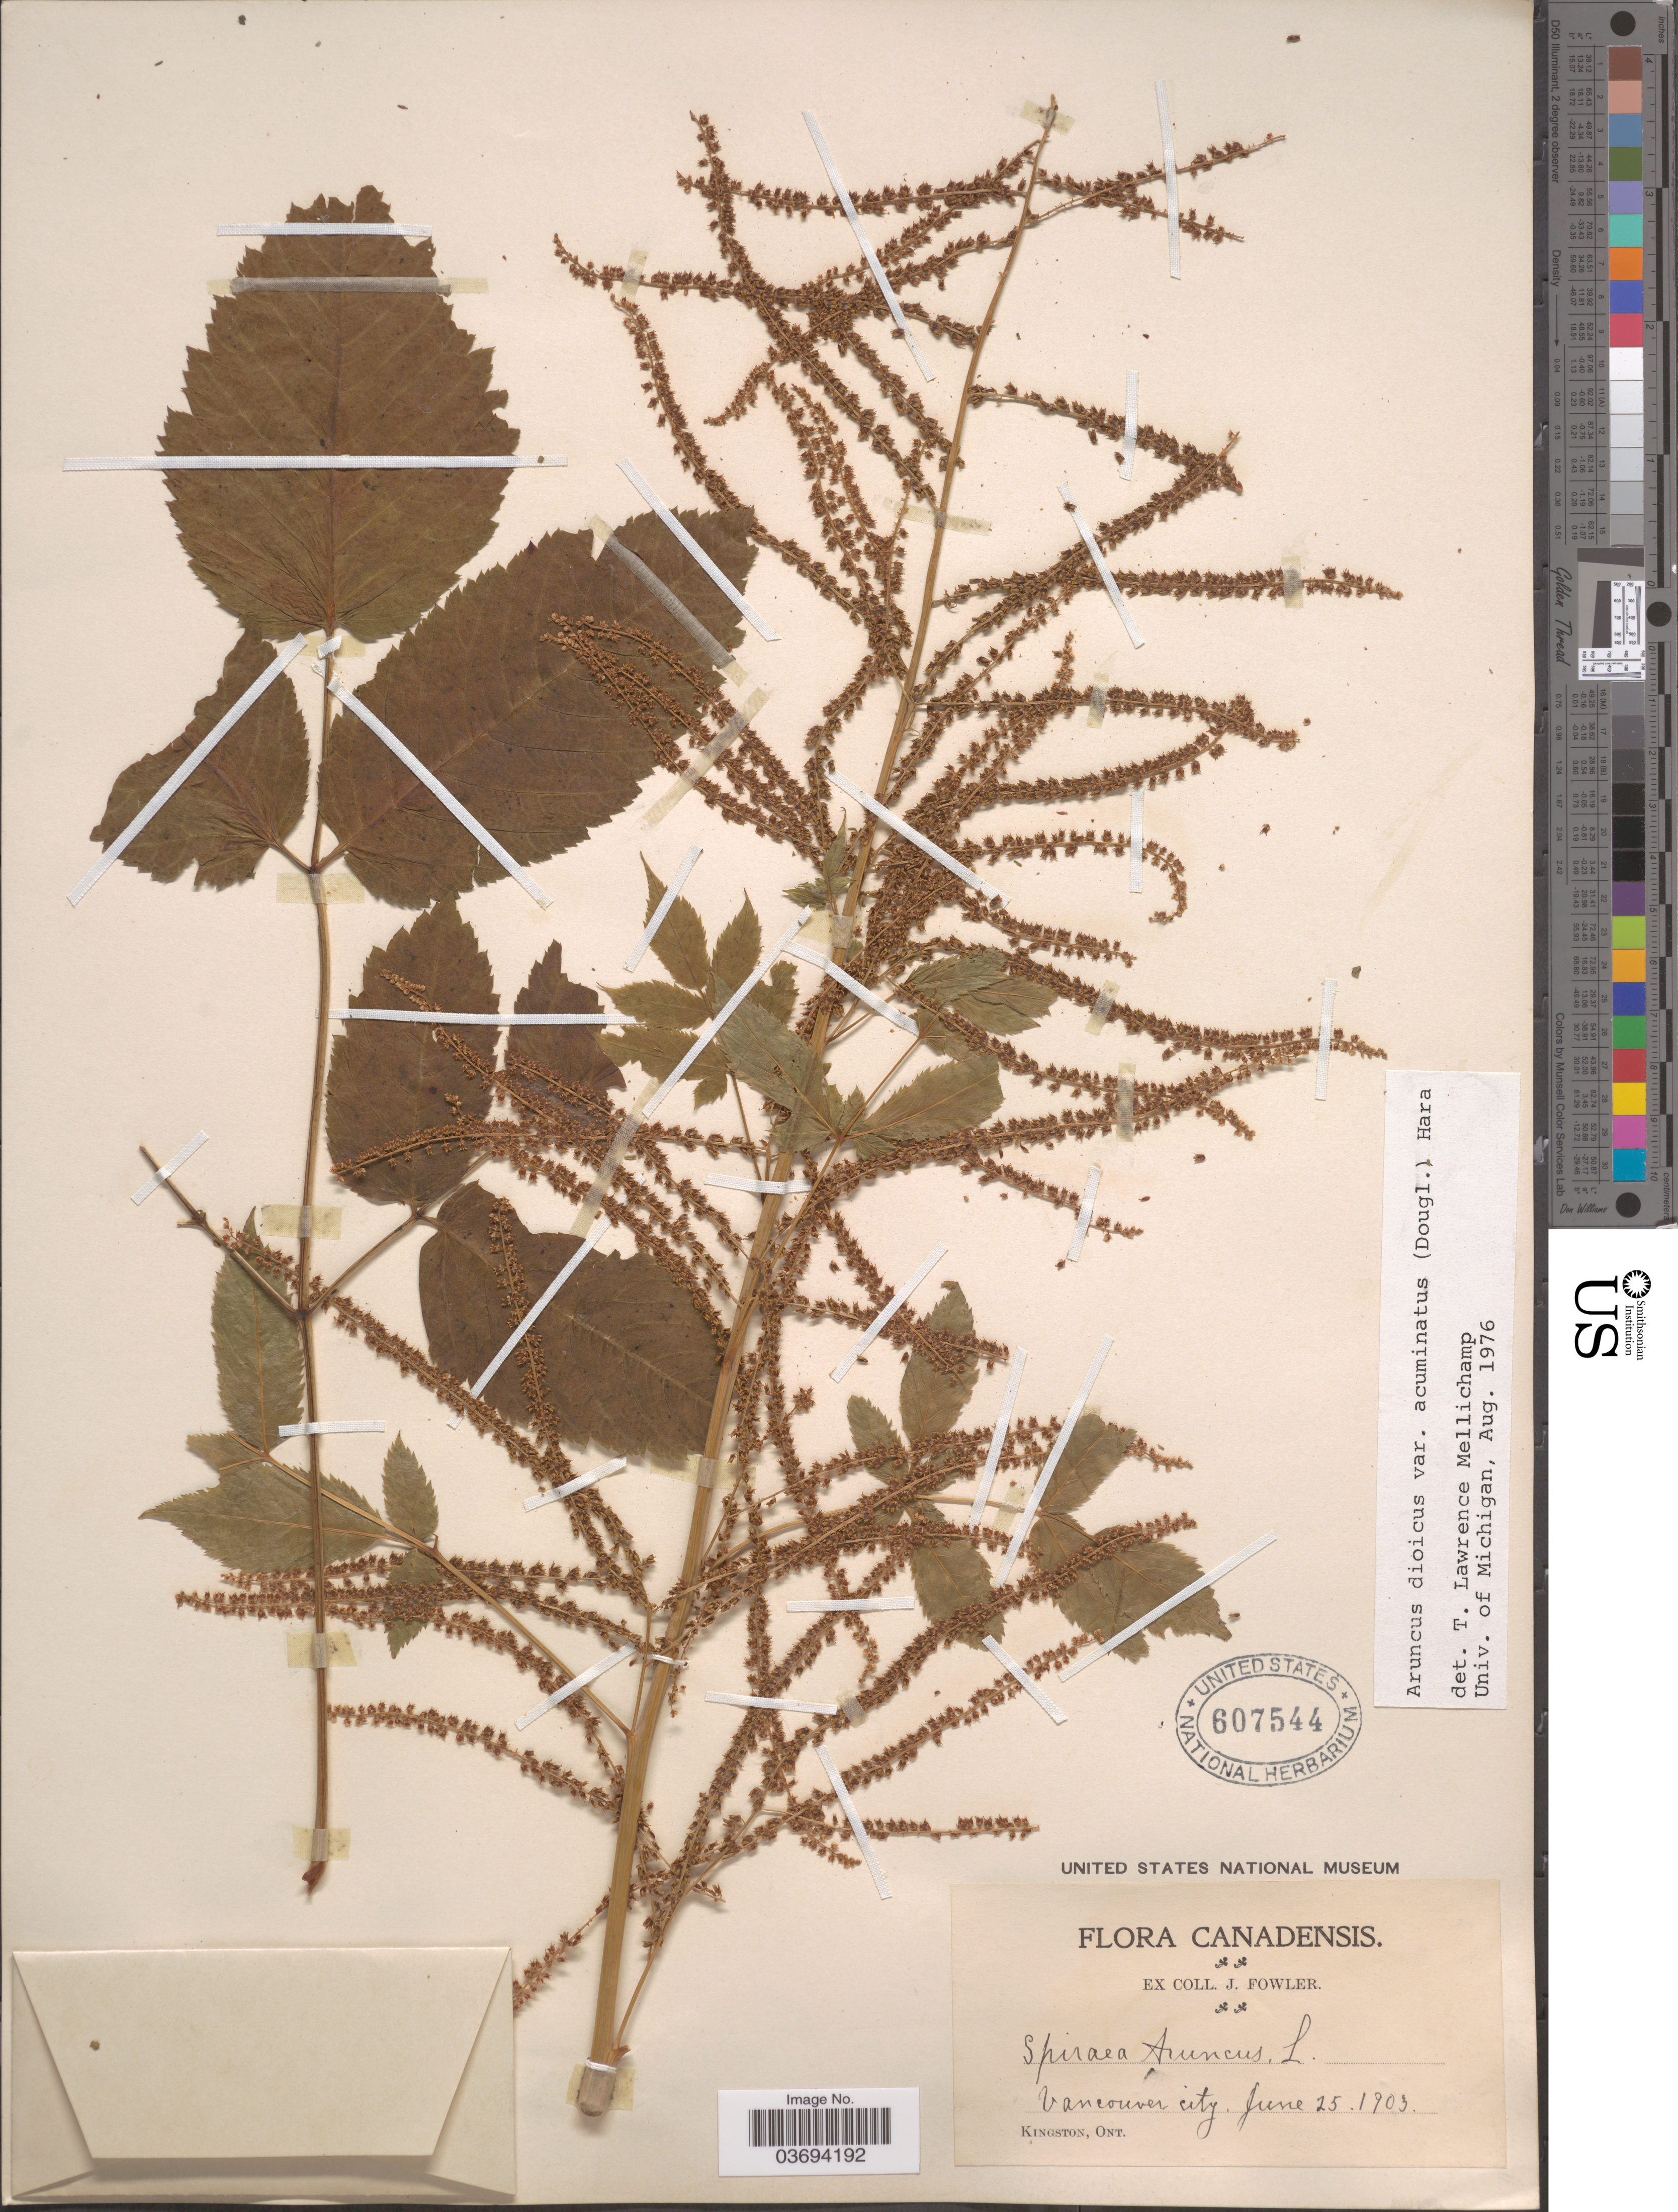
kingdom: Plantae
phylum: Tracheophyta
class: Magnoliopsida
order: Rosales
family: Rosaceae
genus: Aruncus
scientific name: Aruncus dioicus var. acuminatus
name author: (Rydb.) H. Hara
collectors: J. Fowler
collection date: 1903-06-25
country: Canada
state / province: Ontario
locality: Vancouver City. Kingston.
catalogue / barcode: US 607544